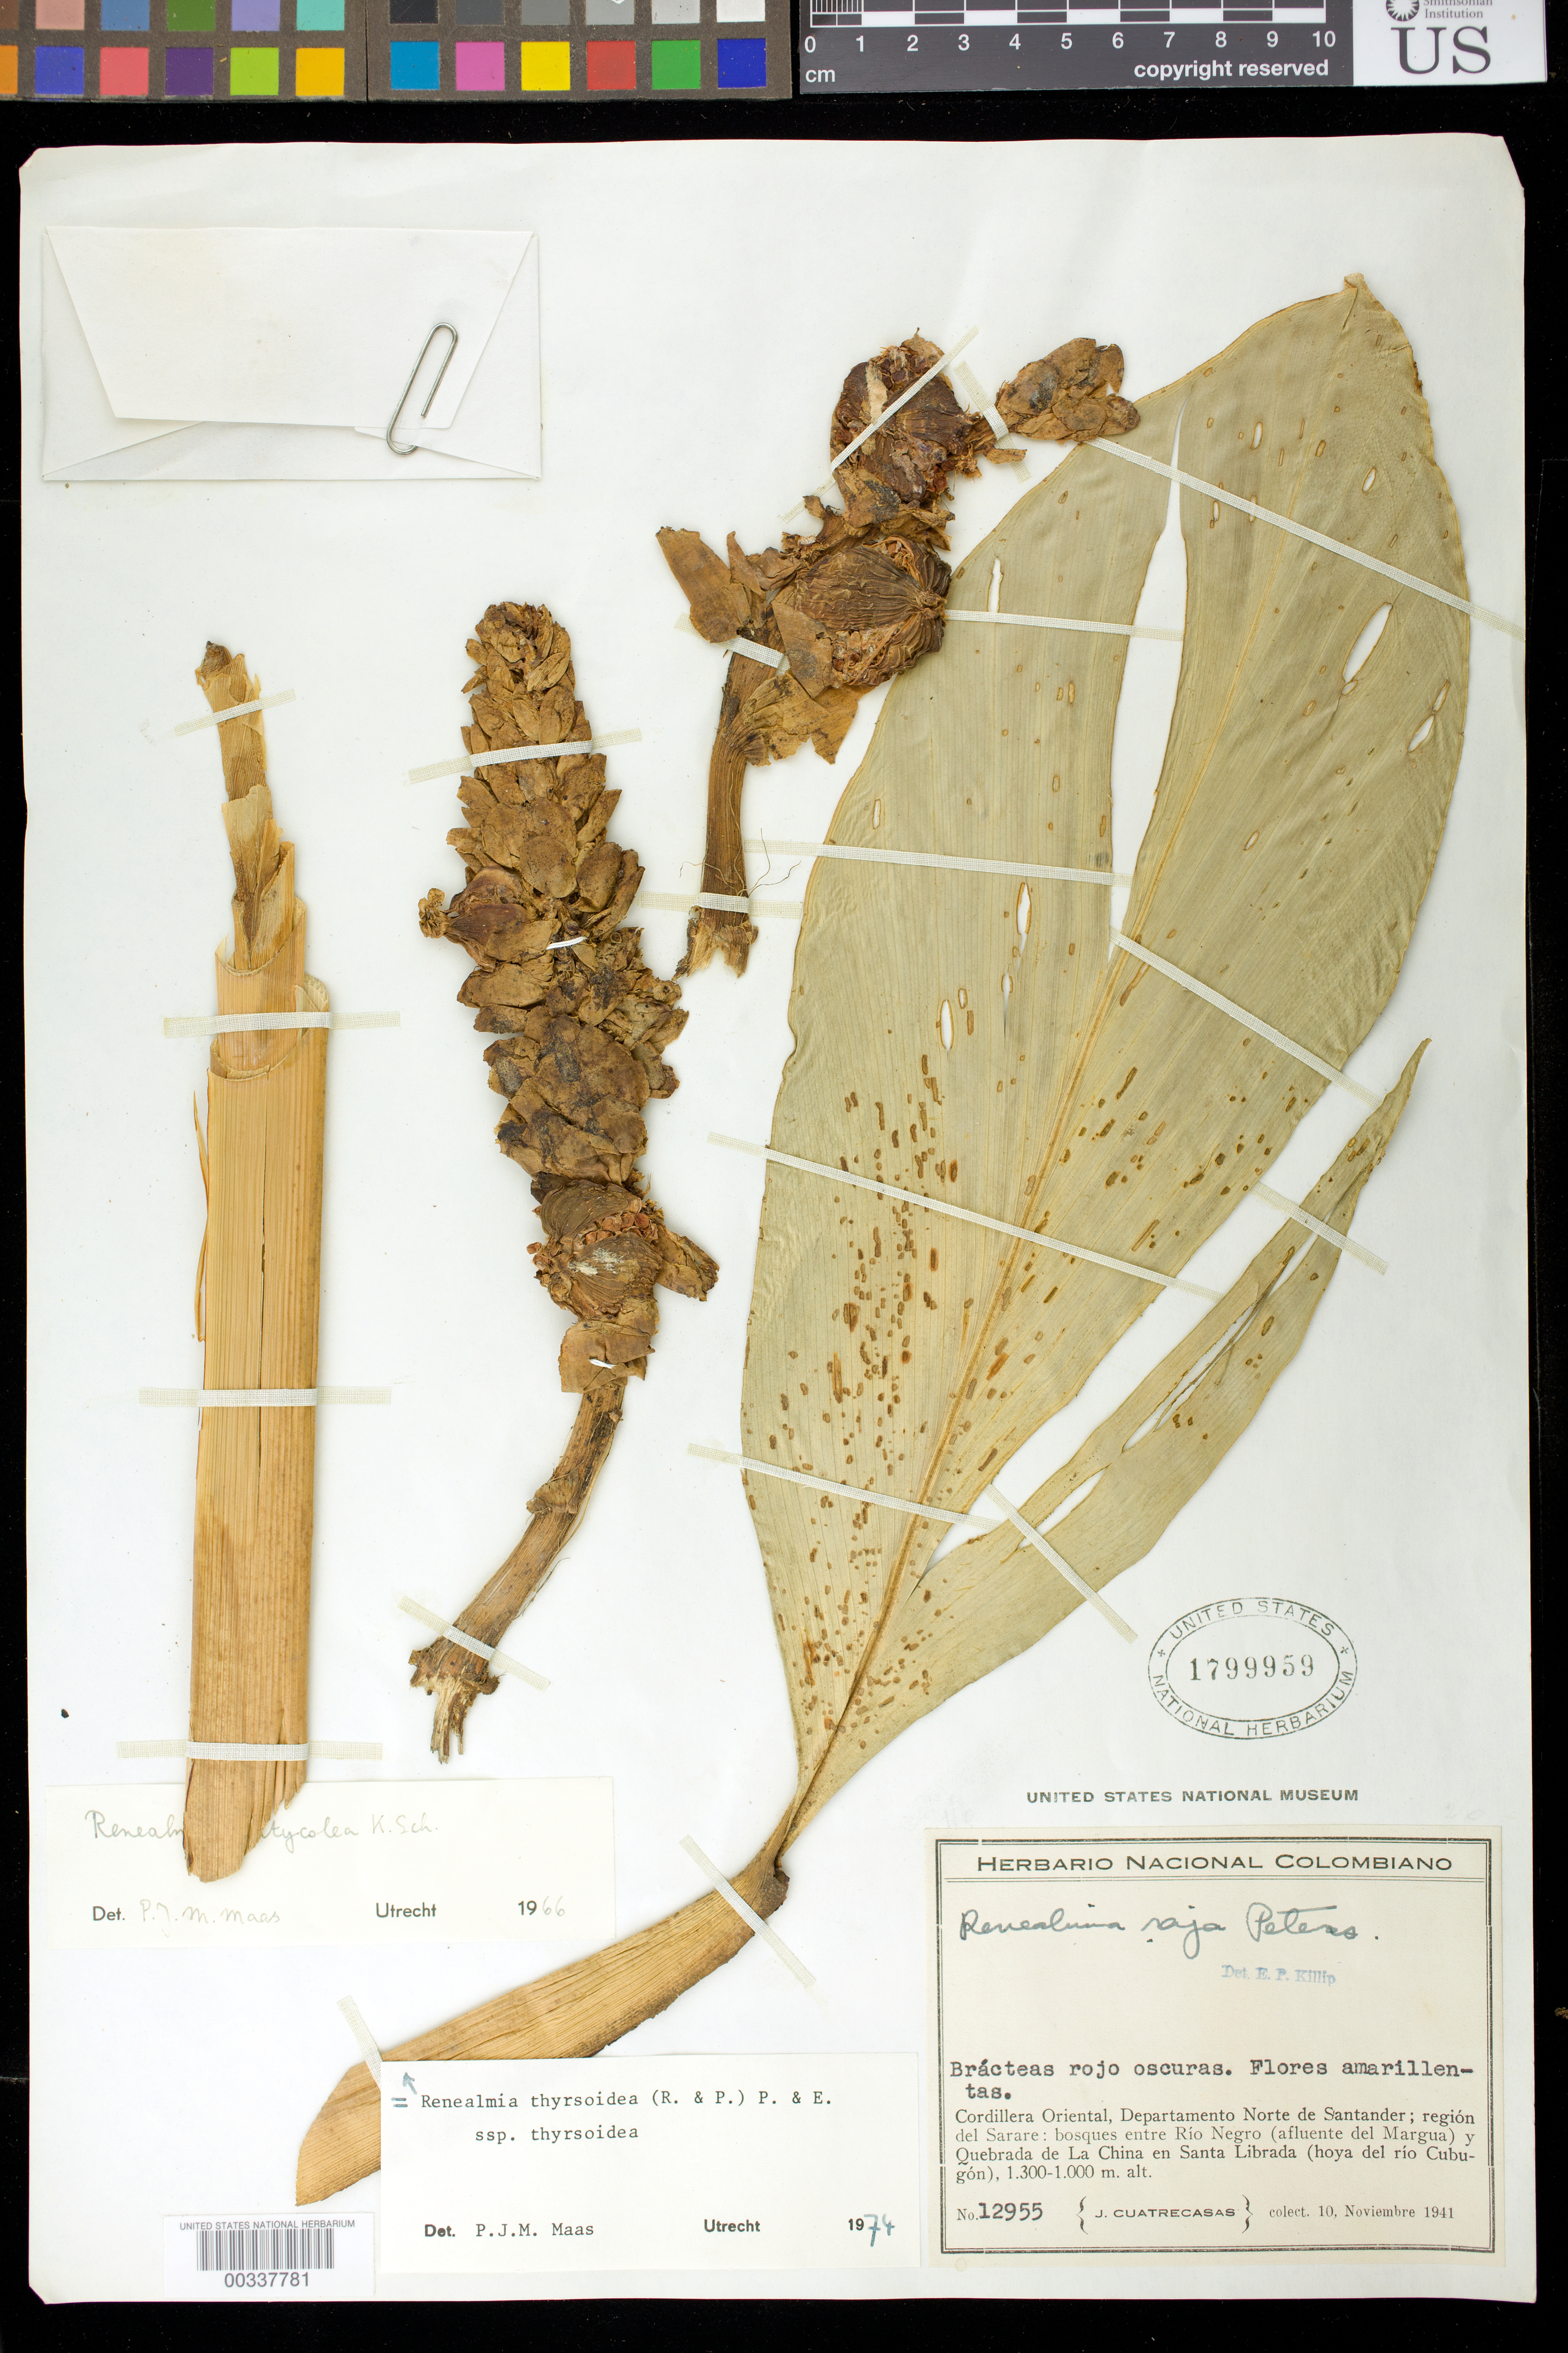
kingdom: Plantae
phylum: Tracheophyta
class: Liliopsida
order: Zingiberales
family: Zingiberaceae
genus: Renealmia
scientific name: Renealmia thyrsoidea subsp. thyrsoidea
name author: (Ruiz & Pav.) Poepp. & Endl.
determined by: Maas, Paul J. M.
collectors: J. Cuatrecasas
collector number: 12955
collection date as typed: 10 Nov 1941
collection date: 1941-11-10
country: Colombia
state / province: Norte de Santander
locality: Cordillera Oriental, region del Sarare: Bosques entre Rio Negro y Quebrada de la China en Santa Librada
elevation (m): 1000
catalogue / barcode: US 1799959